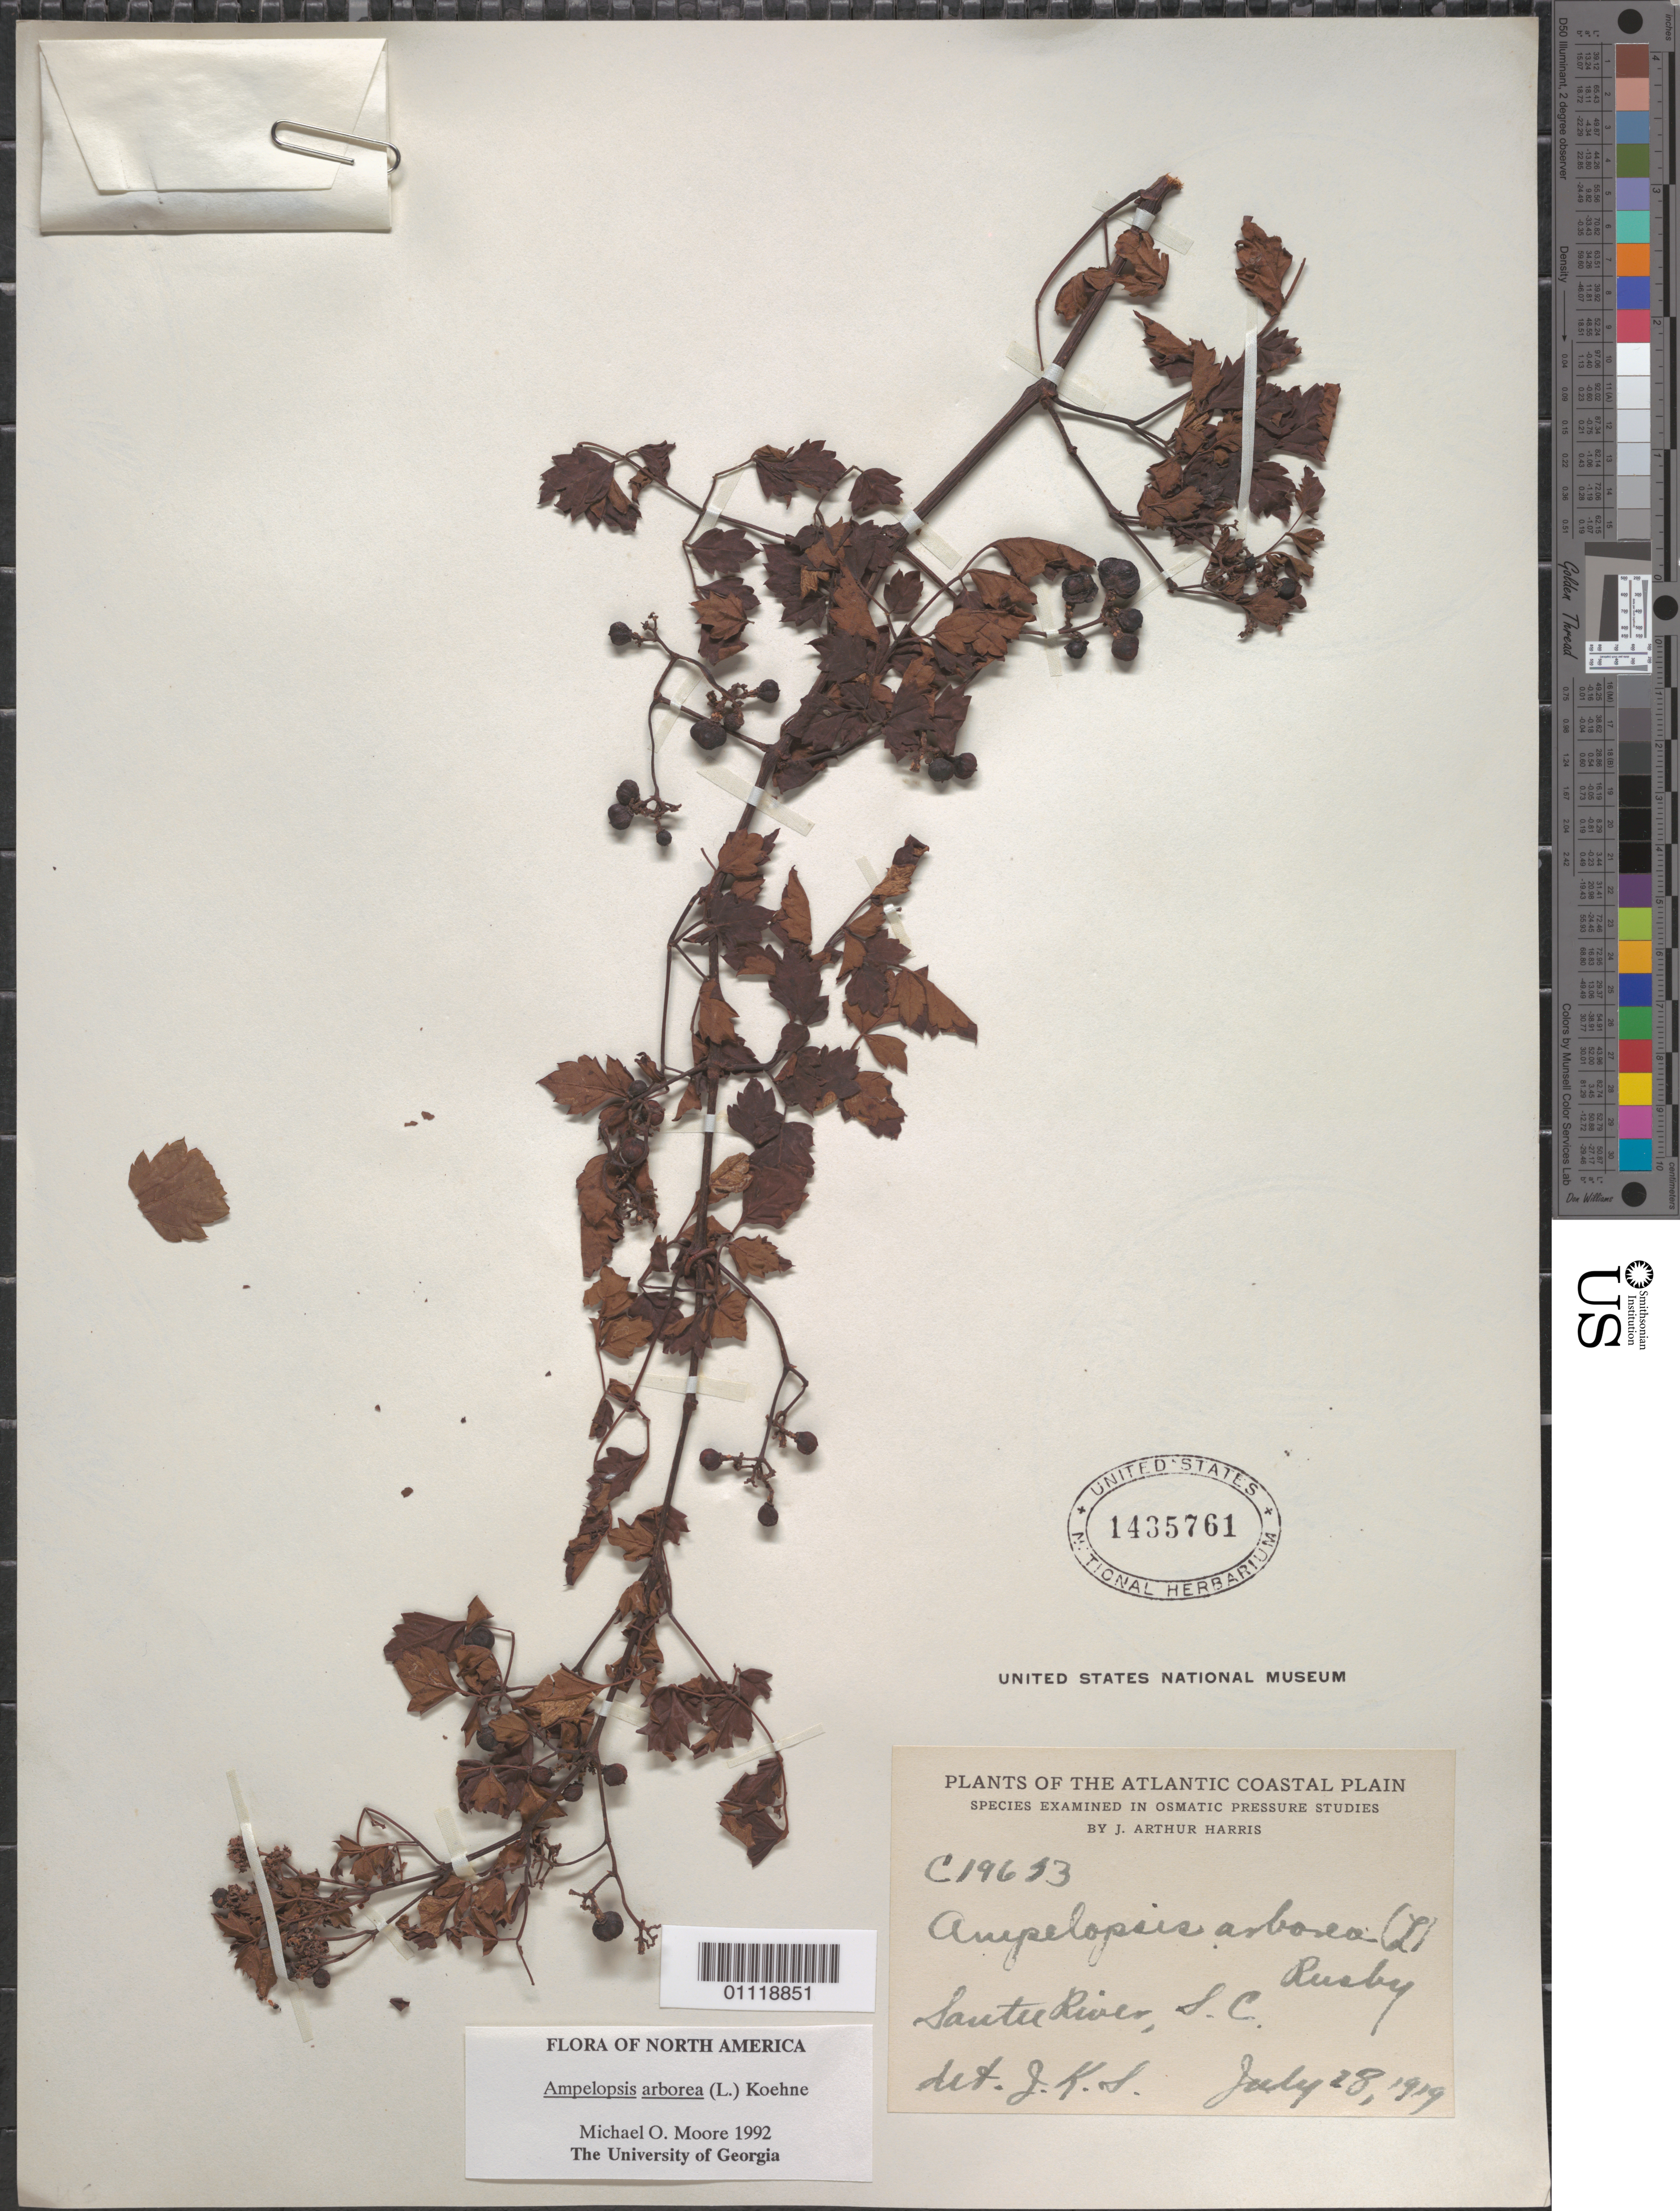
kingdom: Plantae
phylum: Tracheophyta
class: Magnoliopsida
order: Vitales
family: Vitaceae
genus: Ampelopsis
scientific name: Ampelopsis arborea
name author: (L.) Koehne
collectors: J. A. Harris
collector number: C 19643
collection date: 1919-07-18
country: United States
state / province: South Carolina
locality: Santee River.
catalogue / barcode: US 1435761